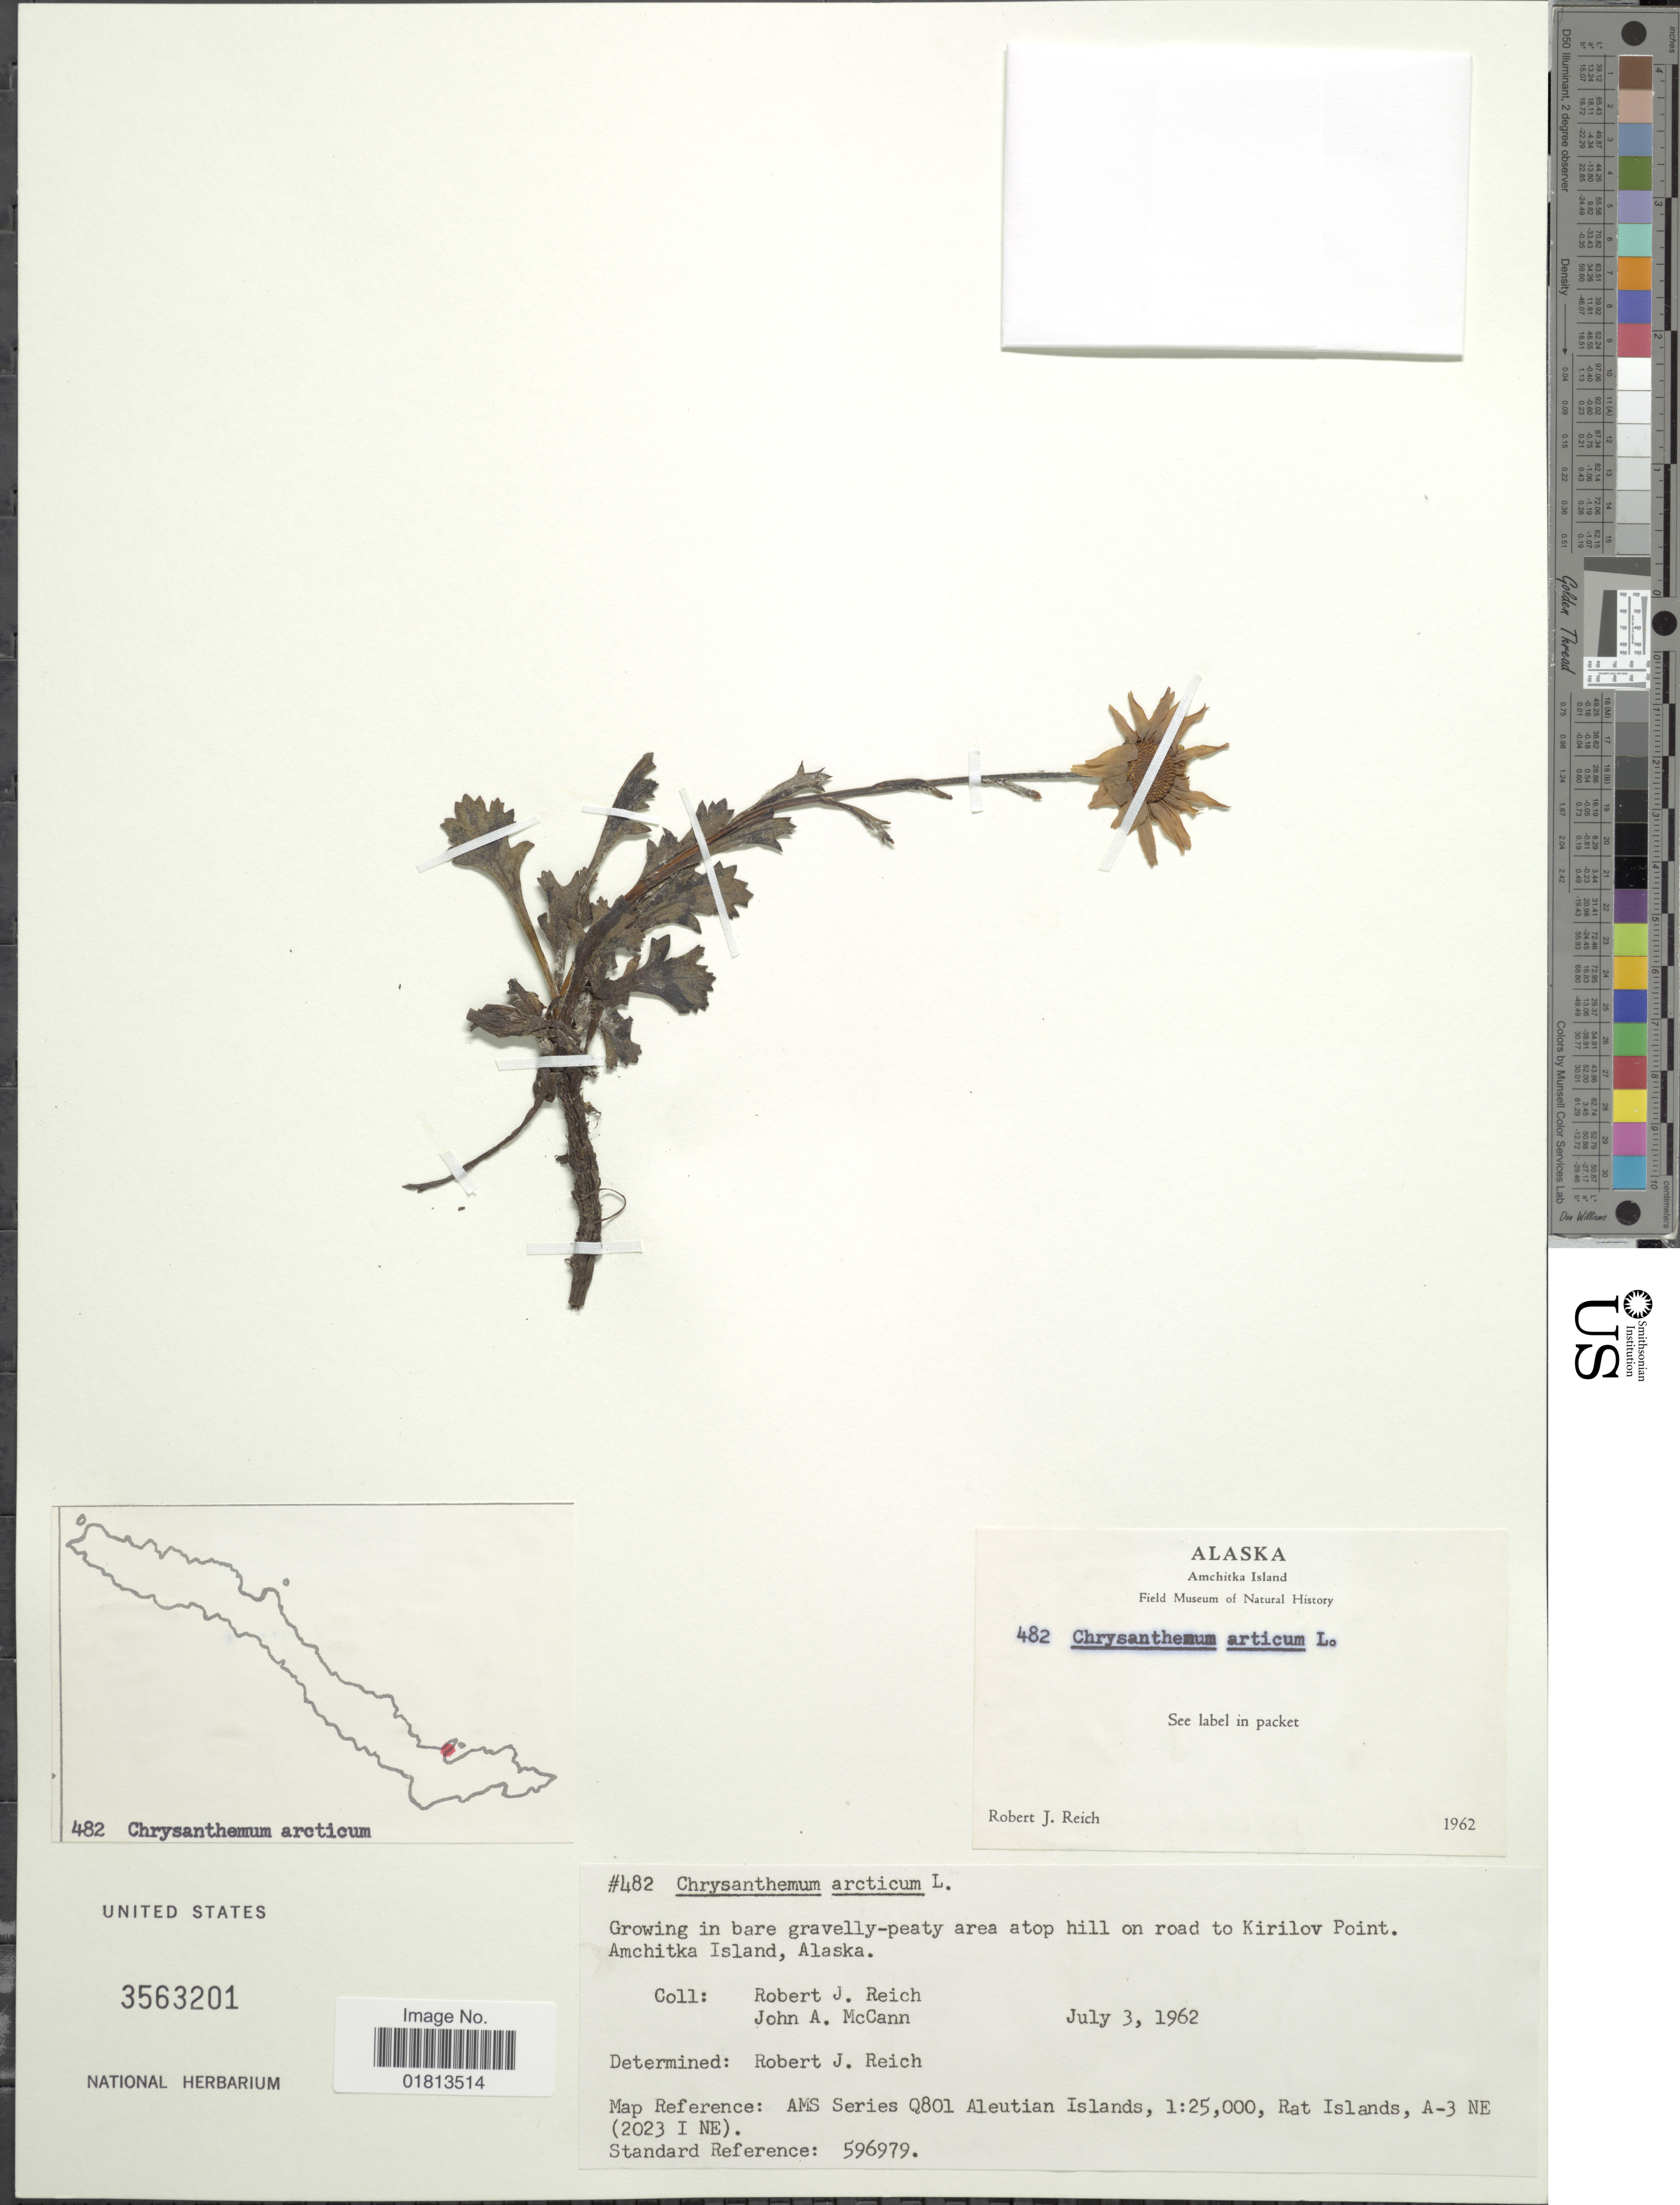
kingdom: Plantae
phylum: Tracheophyta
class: Magnoliopsida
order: Asterales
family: Asteraceae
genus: Dendranthema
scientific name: Dendranthema arcticum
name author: (L.) Tzvelev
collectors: R. Reich & J. A. McCann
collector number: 482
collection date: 1962-07-03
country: United States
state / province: Alaska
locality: Growing in bare gravelly-peaty area atop hill on road to Kirilov Point, Amchitka Island, Alaska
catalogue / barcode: US 3563201